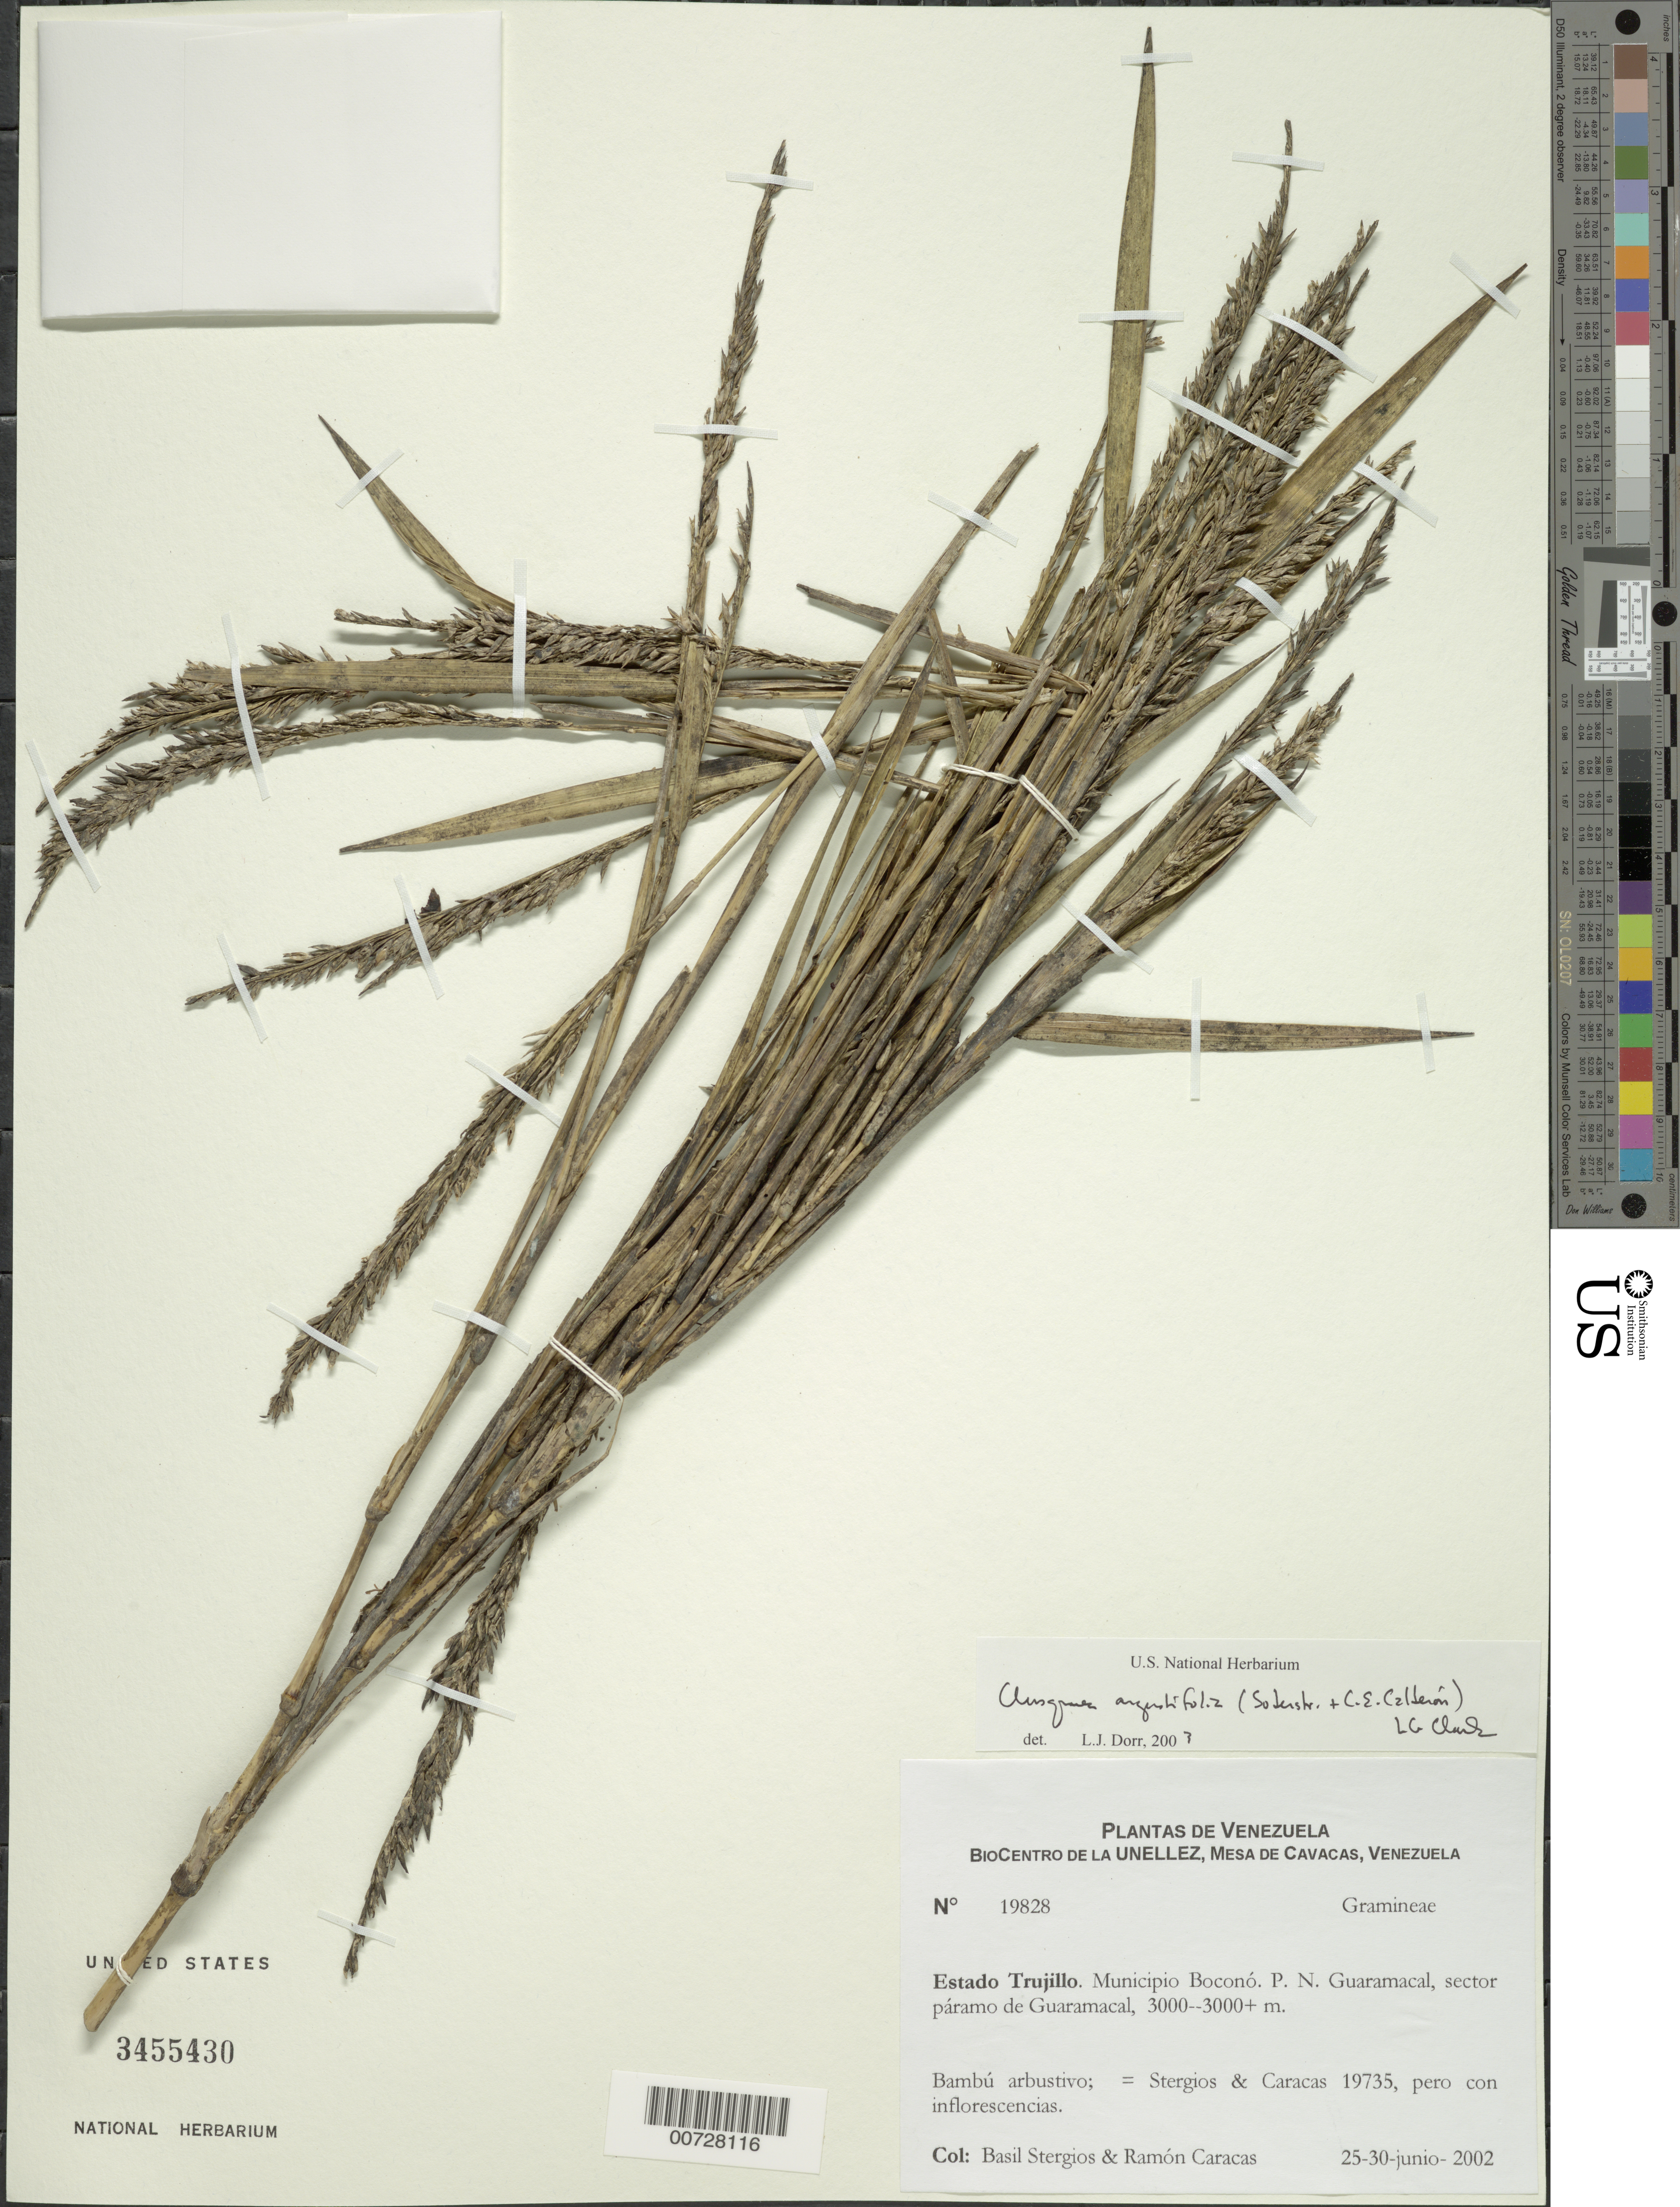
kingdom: Plantae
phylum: Tracheophyta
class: Liliopsida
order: Poales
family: Poaceae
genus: Chusquea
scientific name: Chusquea angustifolia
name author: (Soderstr. & C. E. Calderón) L.G. Clark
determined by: Dorr, L. J., (BOT), Smithsonian Institution - National Museum of Natural History (UNITED STATES)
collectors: B. G. Stergios & R. Caracas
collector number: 19828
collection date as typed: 25 Jun 2002 to 30 Jun 2002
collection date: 2002-06-25/2002-06-30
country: Venezuela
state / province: Trujillo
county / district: Boconó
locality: Parque Nacional Guaramacal, páramo de Guaramacal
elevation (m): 3000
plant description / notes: PORT, US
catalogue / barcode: US 3455430